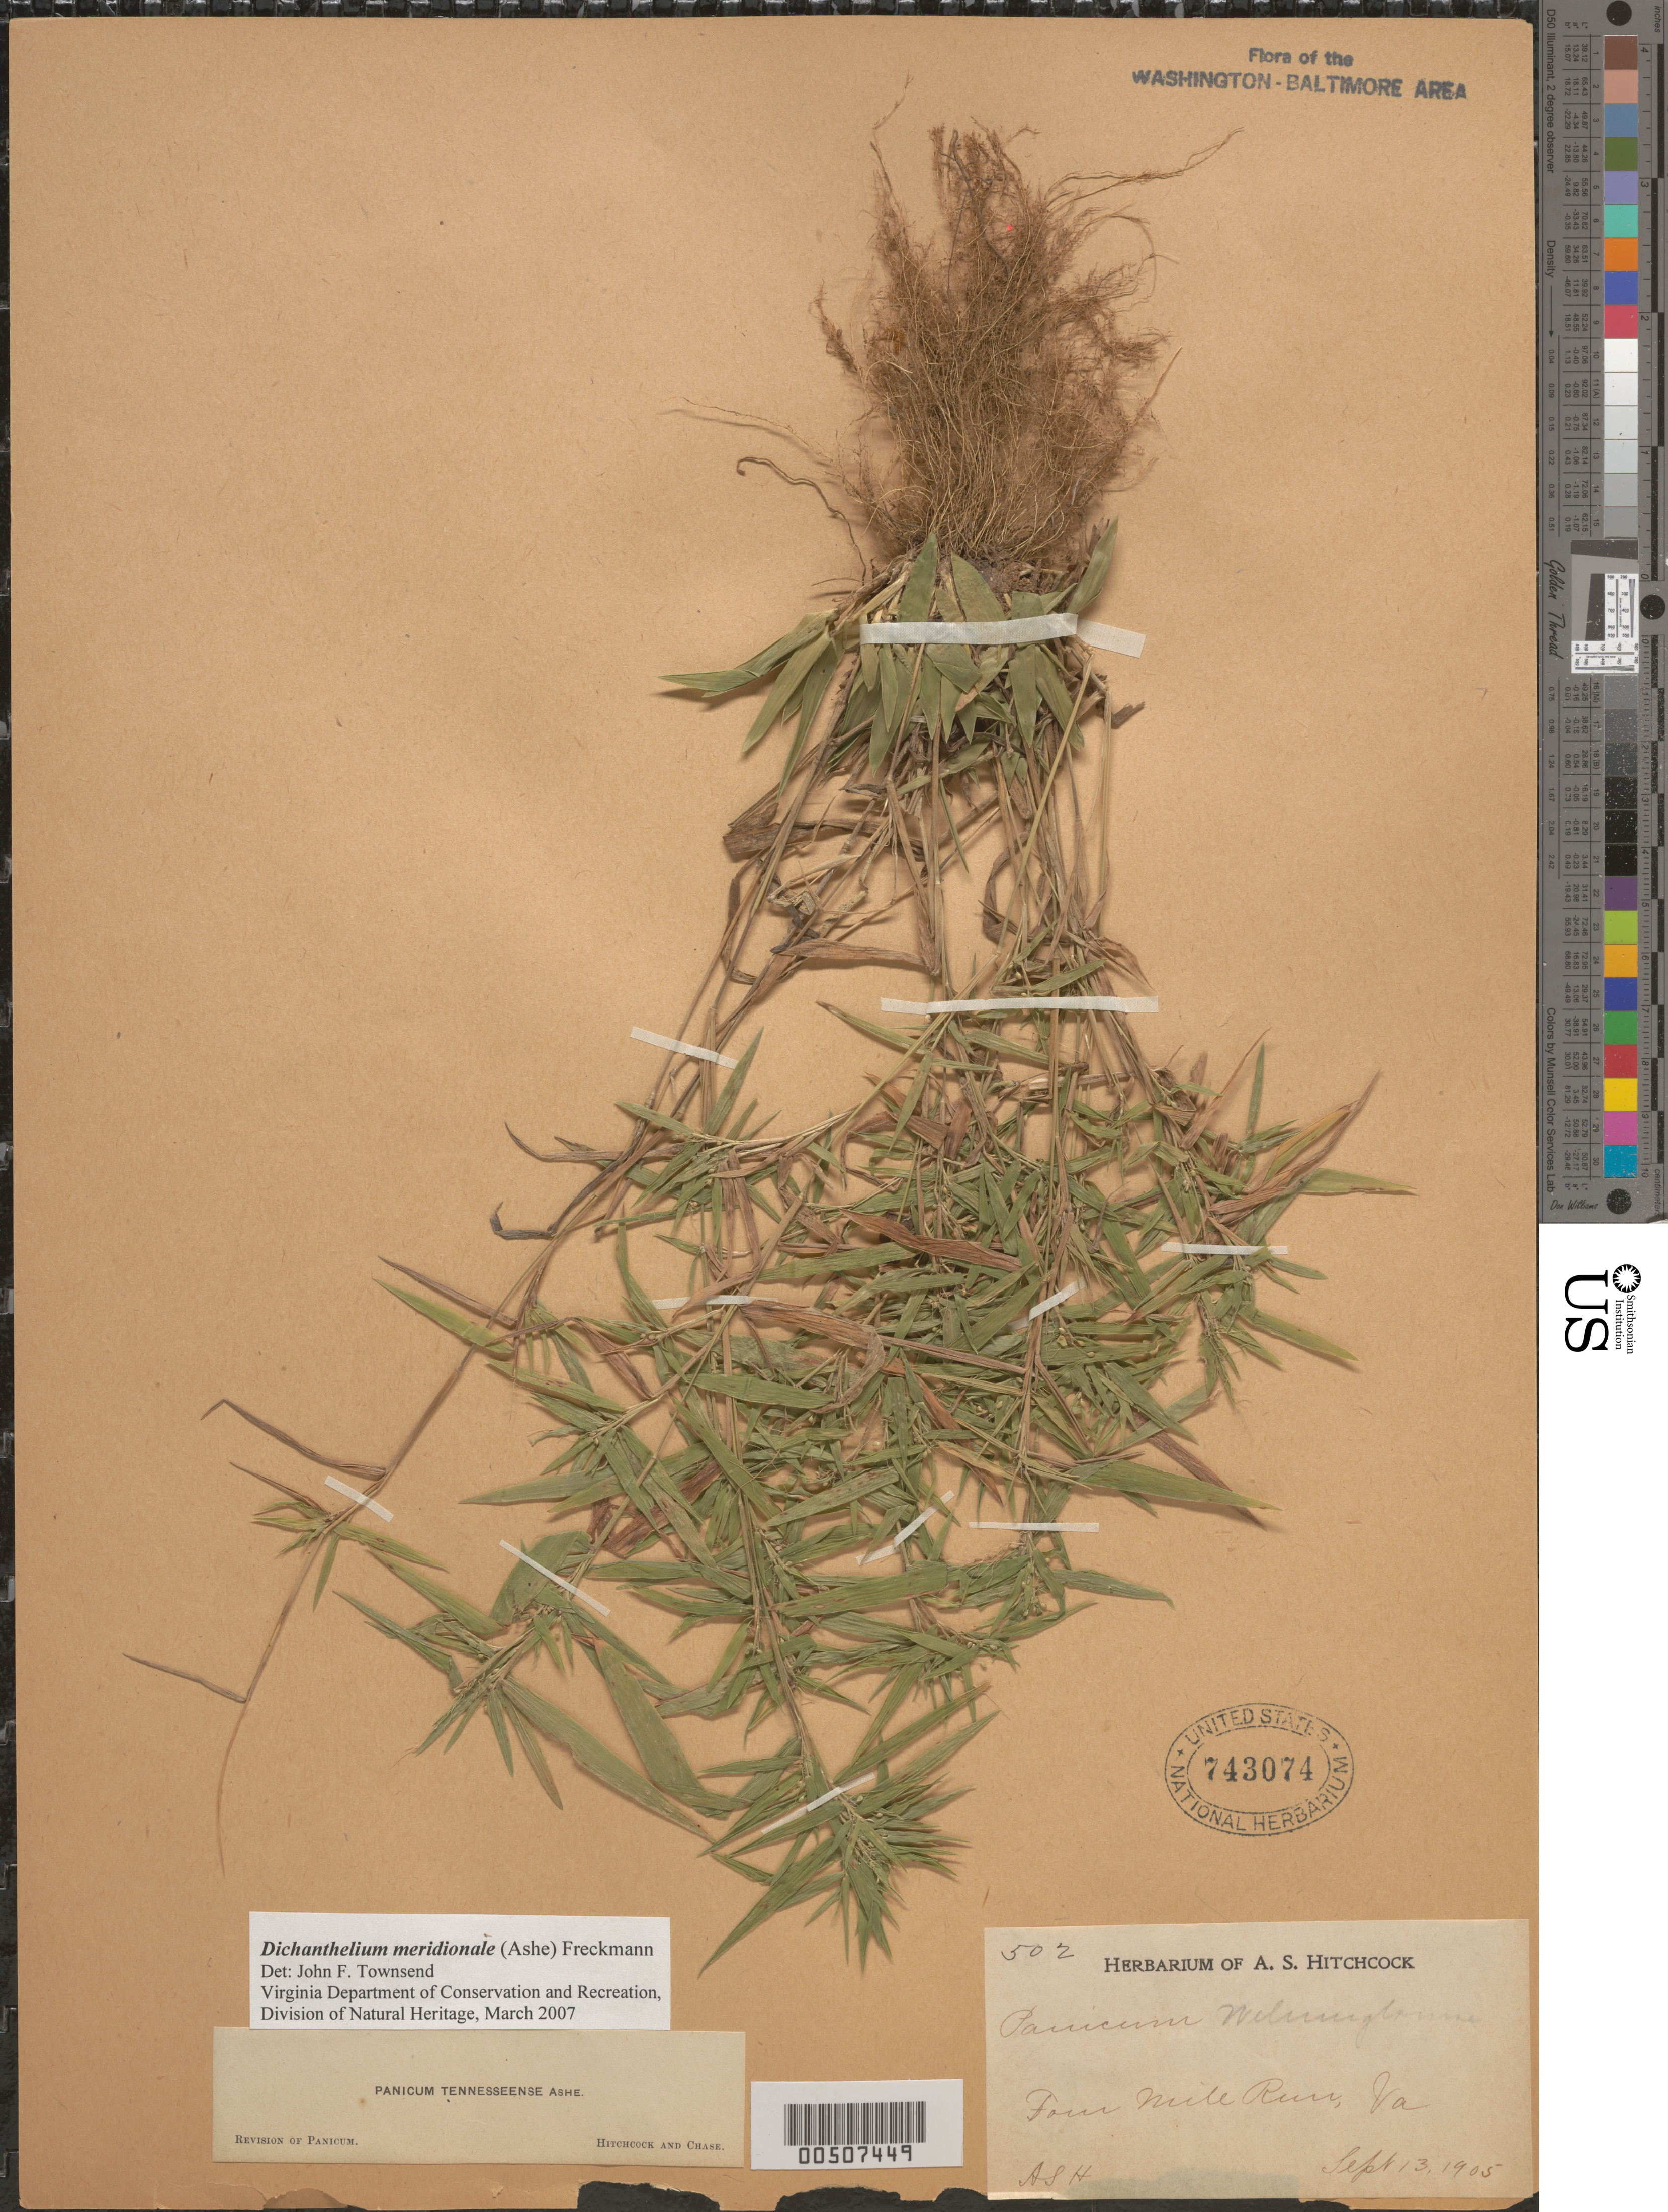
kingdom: Plantae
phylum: Tracheophyta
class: Liliopsida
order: Poales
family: Poaceae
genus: Dichanthelium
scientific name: Dichanthelium meridionale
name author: (Ashe) Freckmann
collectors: A. S. Hitchcock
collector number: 502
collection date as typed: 13 Sep 1905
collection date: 1905-09-13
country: United States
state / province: Virginia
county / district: Arlington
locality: Four Mile Run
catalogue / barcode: US 743074